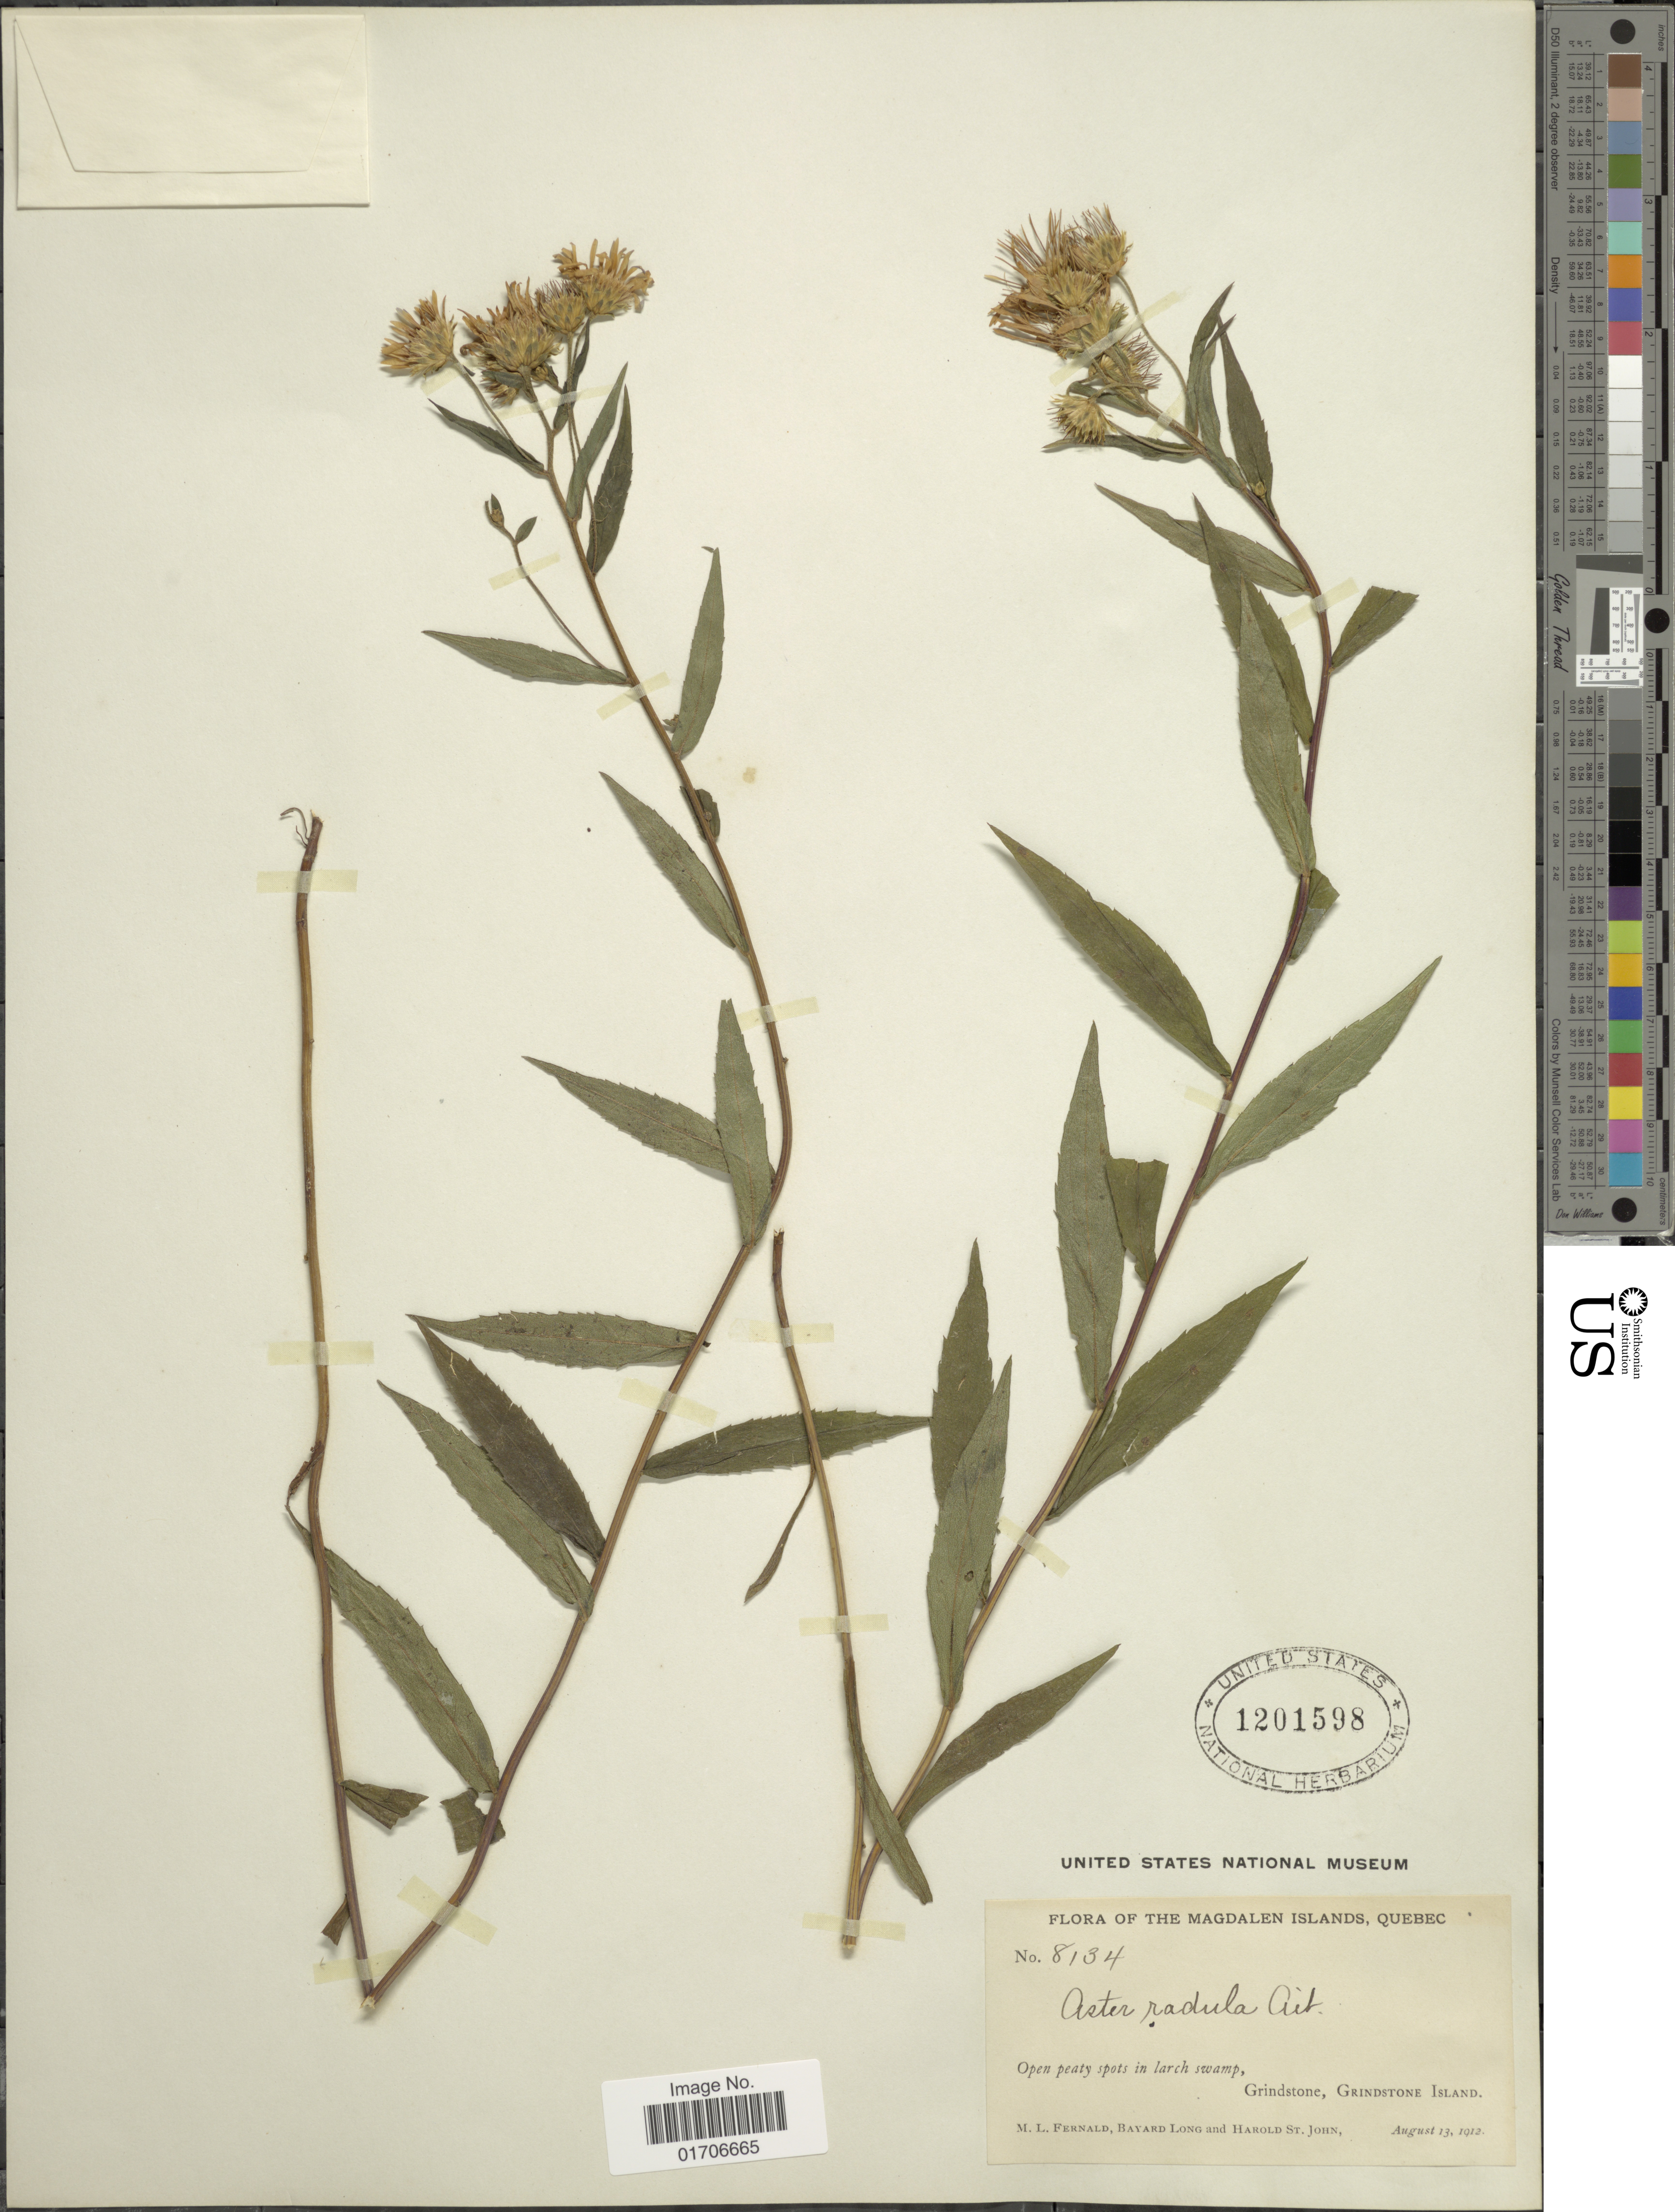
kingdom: Plantae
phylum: Tracheophyta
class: Magnoliopsida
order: Asterales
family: Asteraceae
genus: Eurybia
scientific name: Eurybia radula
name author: (Aiton) G.L. Nesom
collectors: M. L. Fernald, B. Long & H. St. John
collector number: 8134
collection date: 1912-08-13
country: Canada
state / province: Quebec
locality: Magdalen Islands, Quebec. Open peaty spots in larch swamp, Grindstone, Grindstone Island.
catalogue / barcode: US 1201598